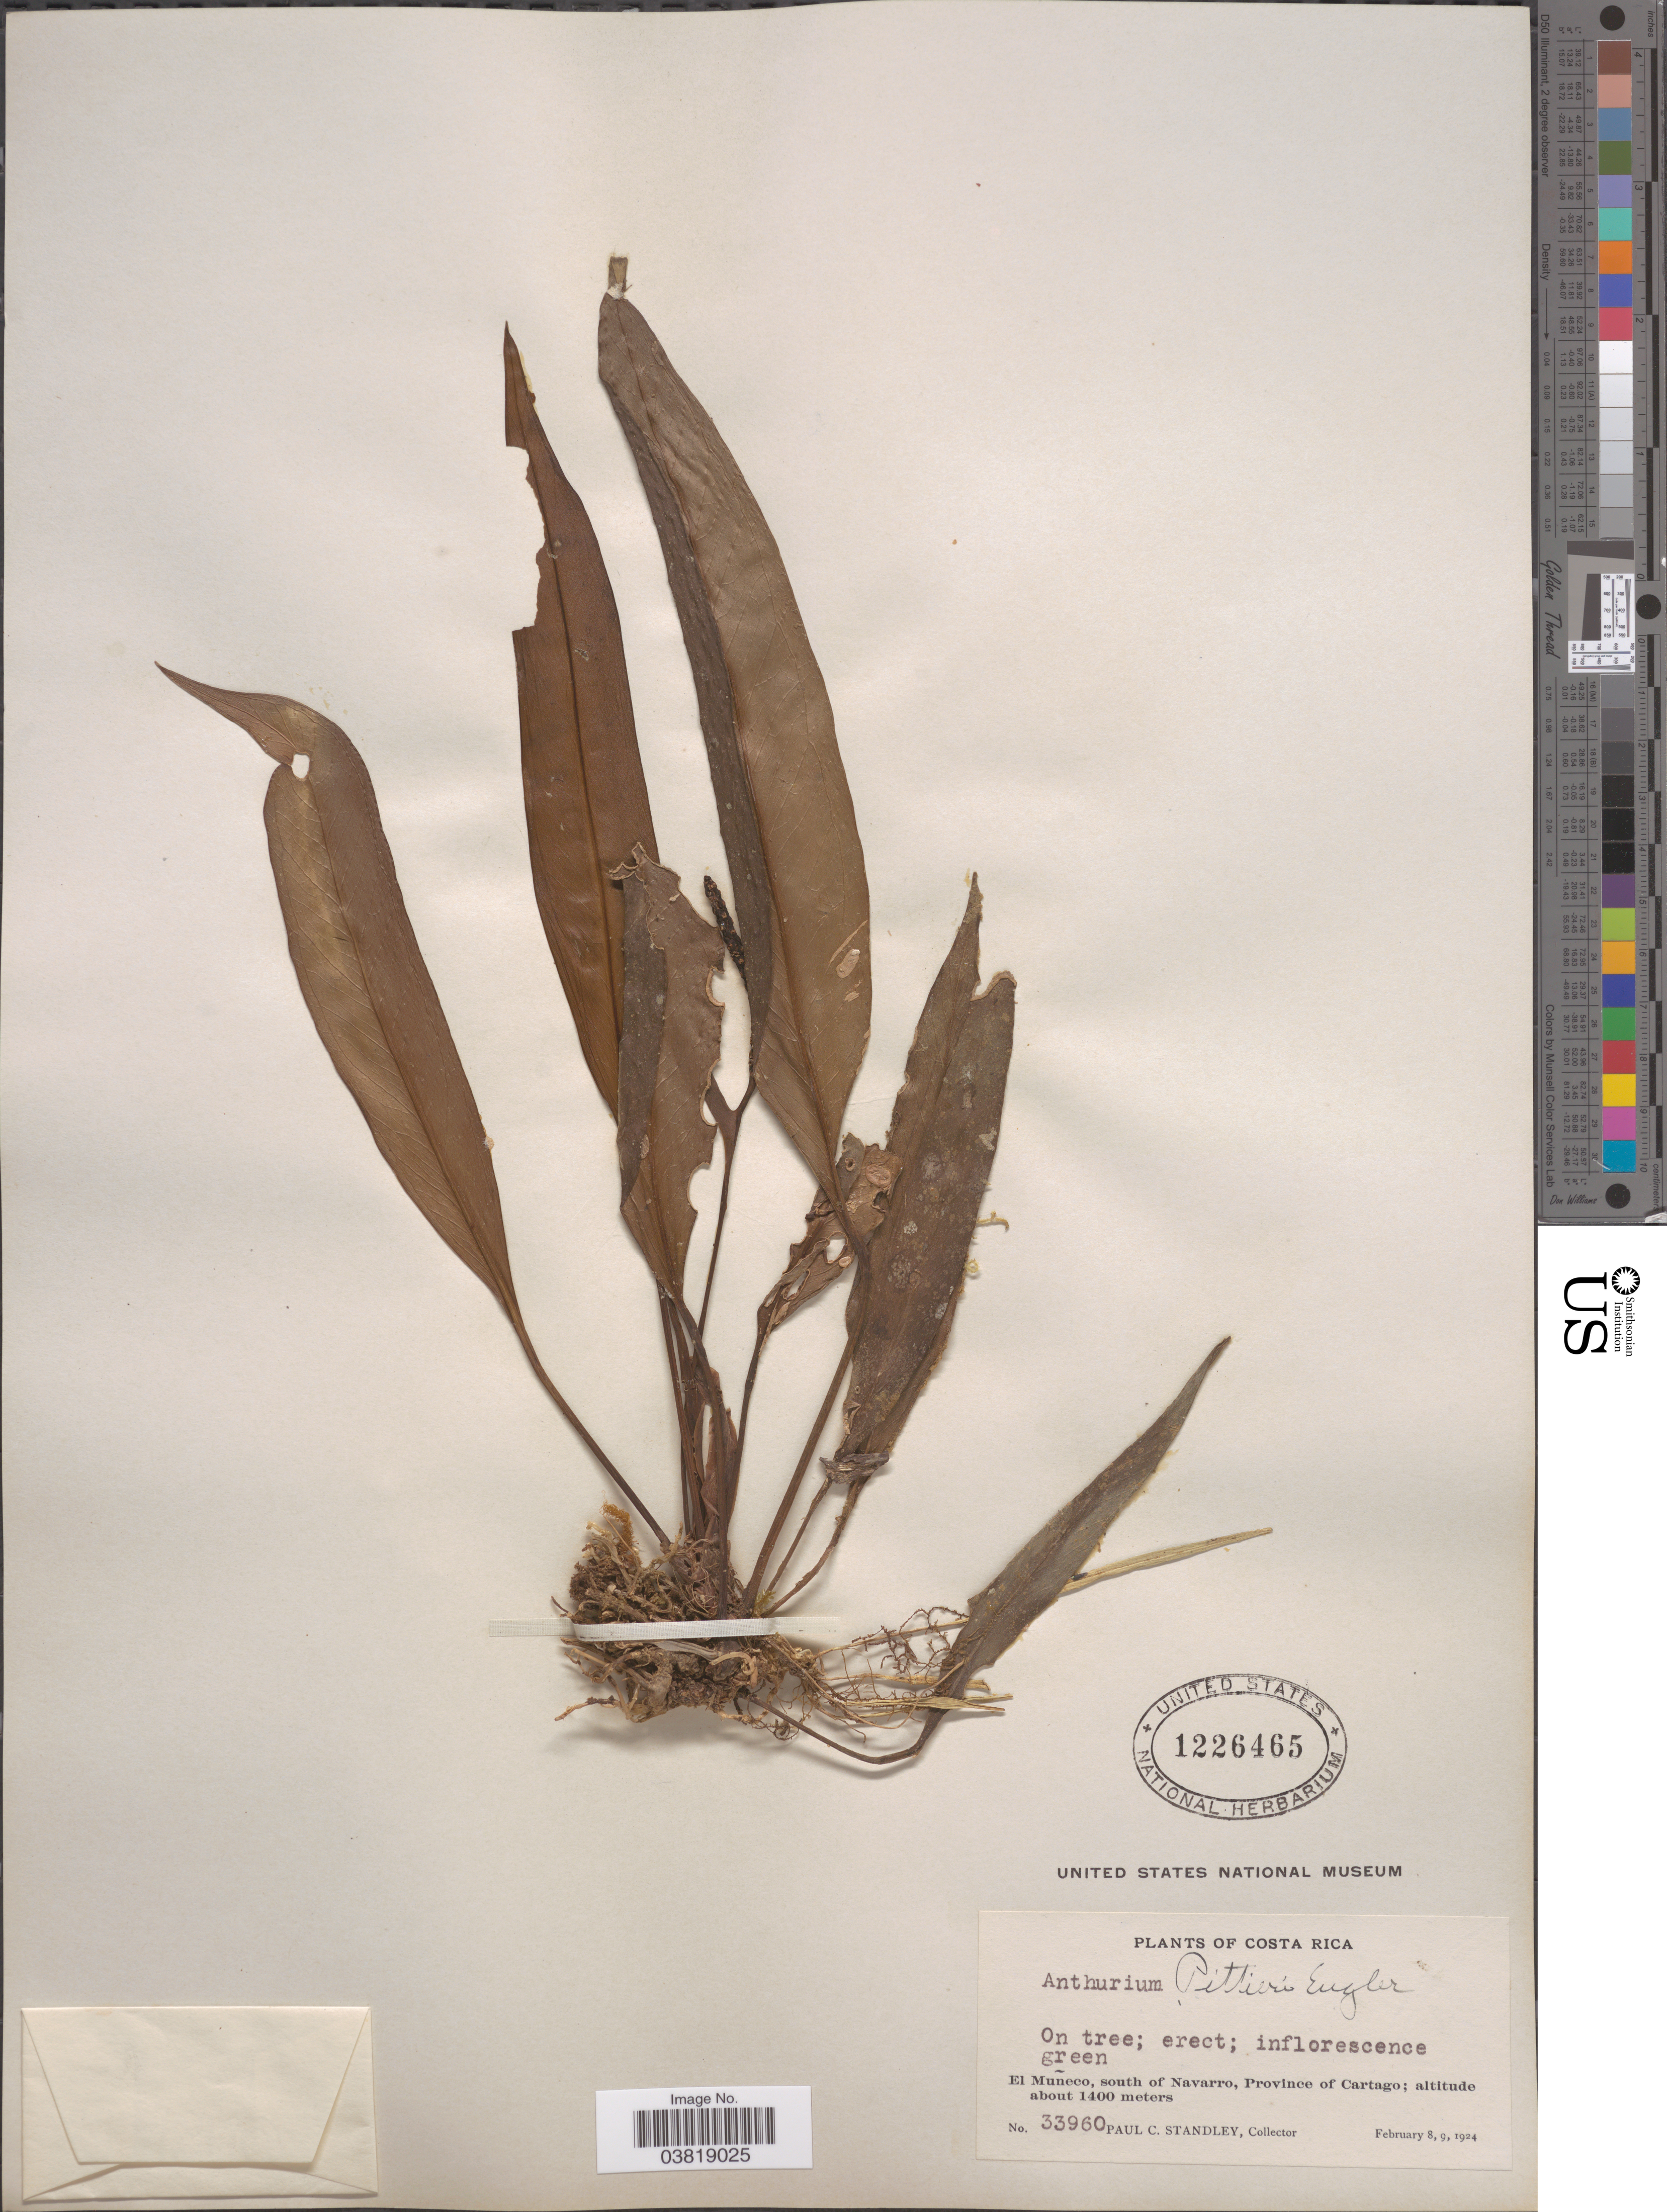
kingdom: Plantae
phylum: Tracheophyta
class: Liliopsida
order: Alismatales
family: Araceae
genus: Anthurium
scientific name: Anthurium pittieri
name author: Engl.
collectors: P. C. Standley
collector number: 33960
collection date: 1924-02-08/1924-02-09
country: Costa Rica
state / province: Cartago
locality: El Muñeco, south of Navarro.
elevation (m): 1400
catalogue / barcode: US 1226465